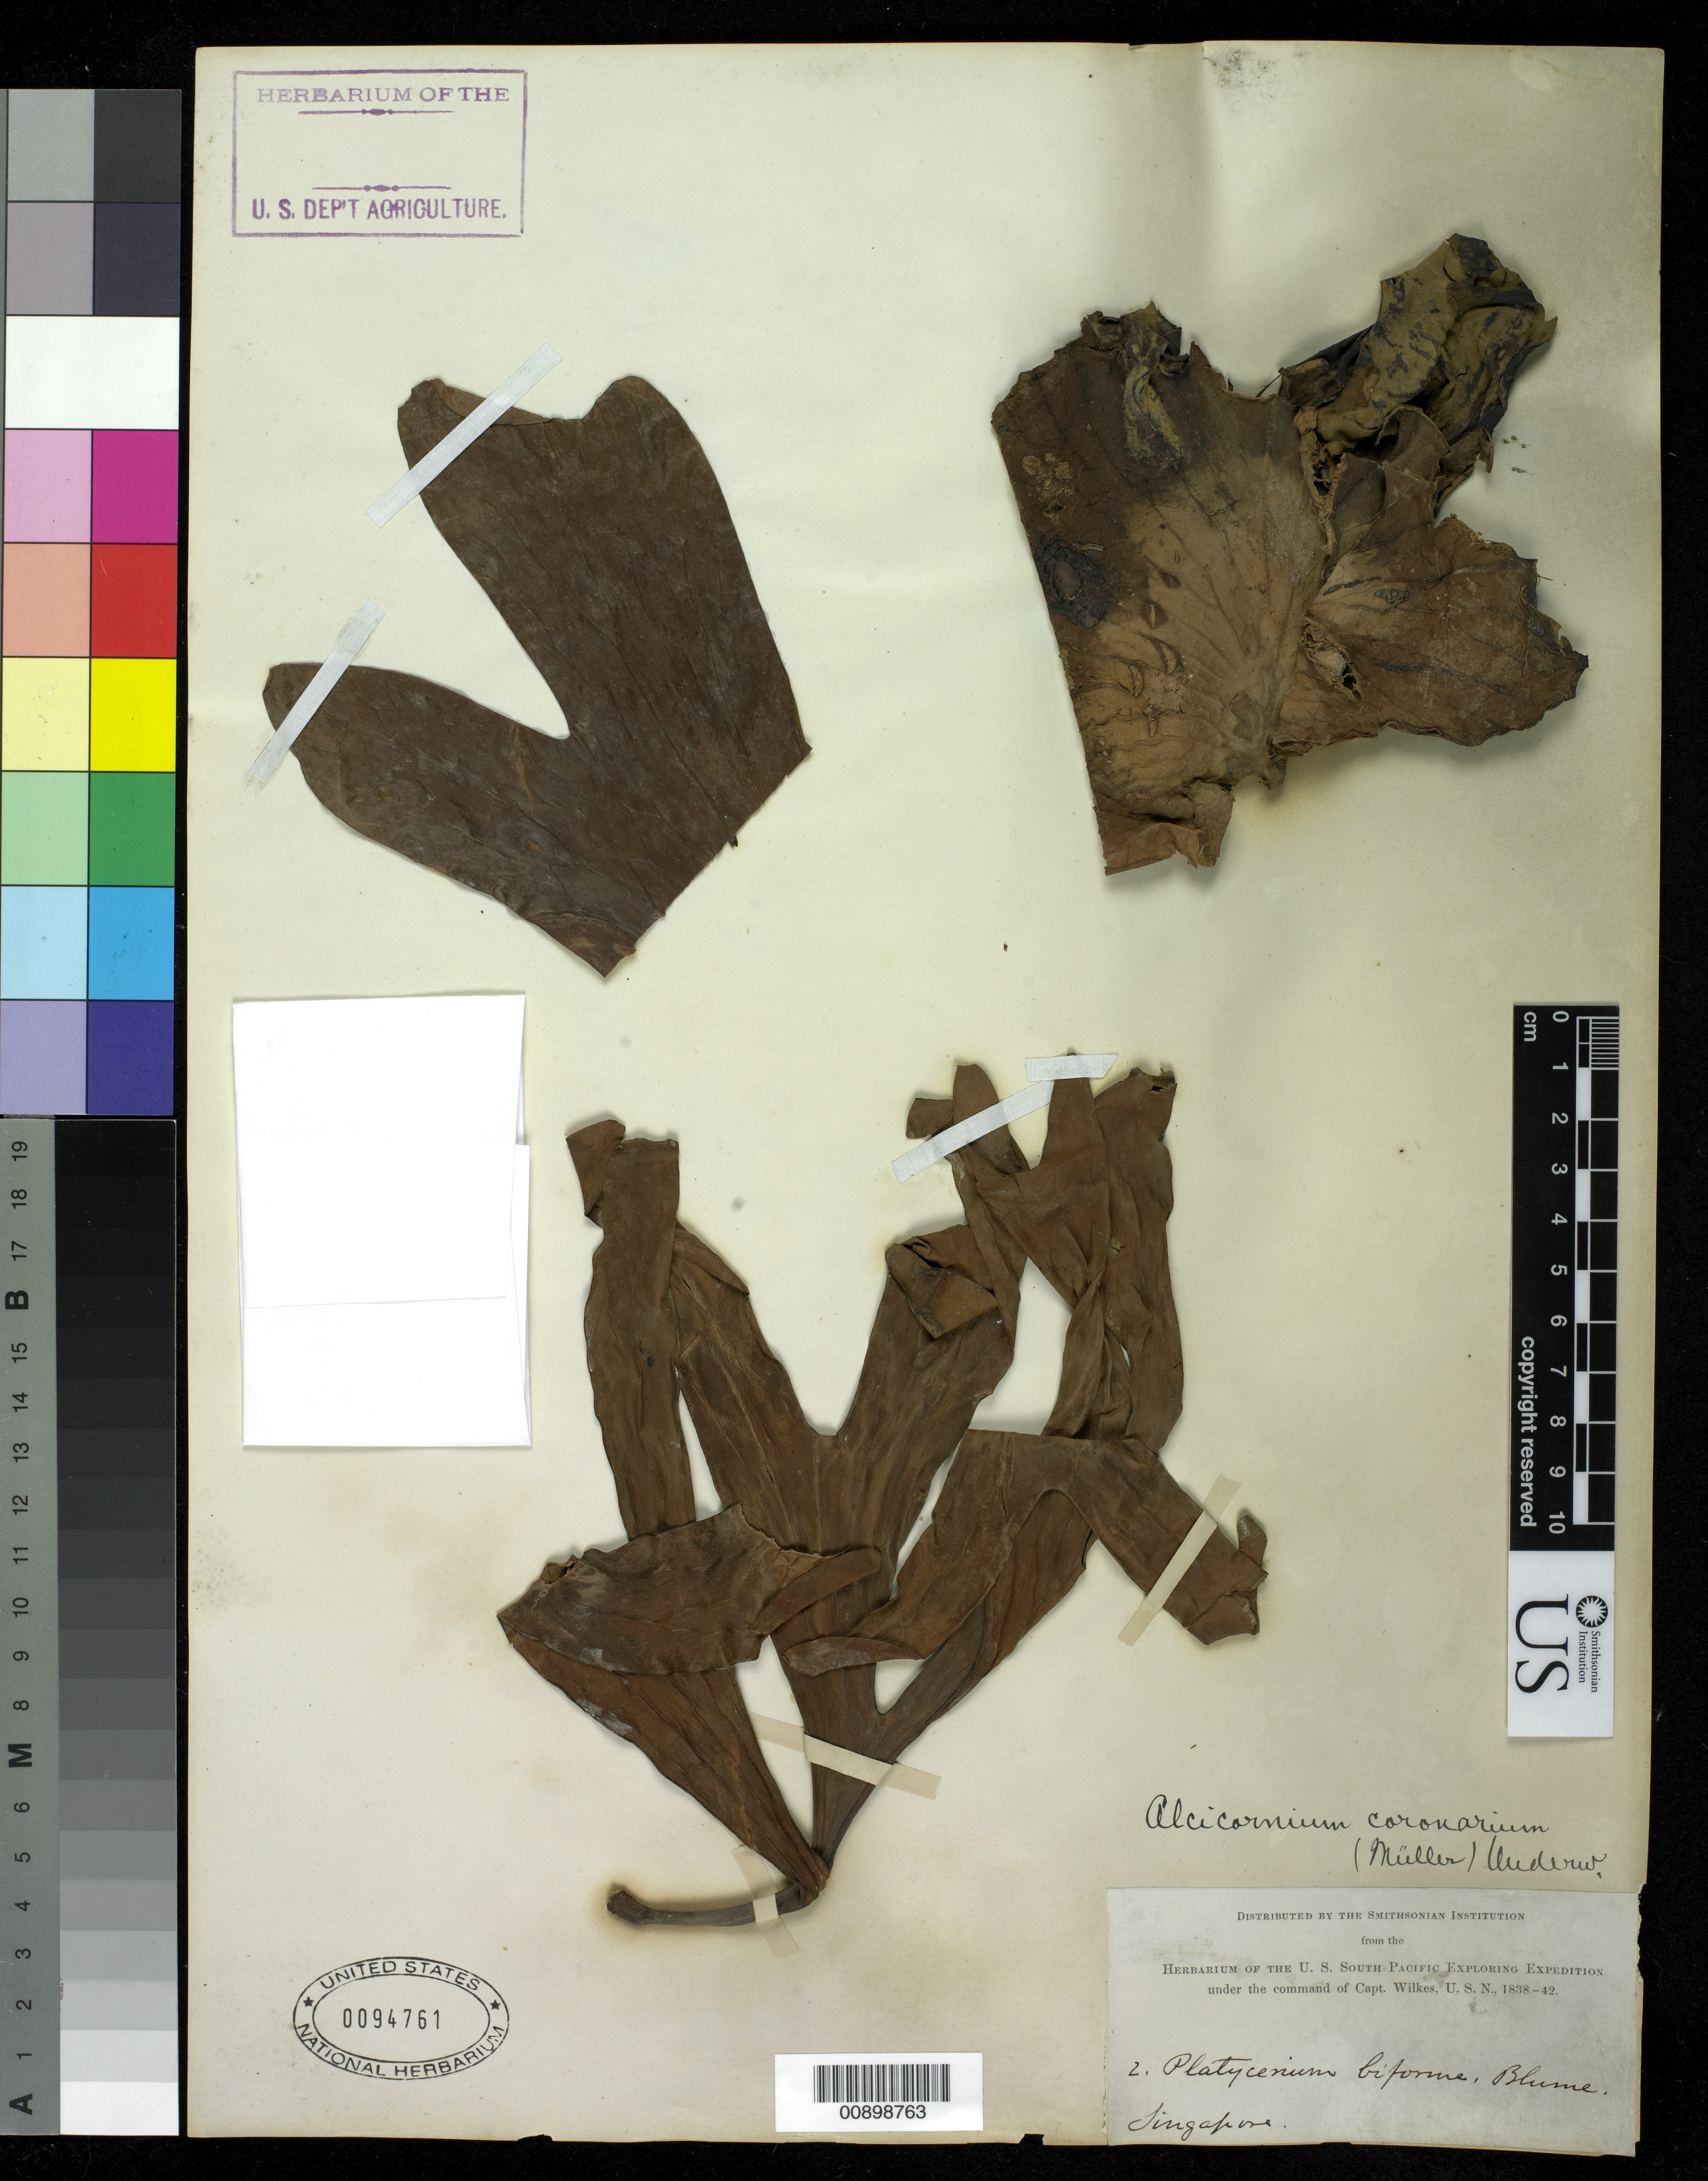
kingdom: Plantae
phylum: Tracheophyta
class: Polypodiopsida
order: Polypodiales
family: Polypodiaceae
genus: Platycerium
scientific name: Platycerium coronarium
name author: (K.D. Koenig ex O.F. Müll.) Desv.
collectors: Wilkes Explor. Exped.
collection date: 1838/1842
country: Singapore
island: Singapore Island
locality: Singapore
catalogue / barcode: US 94761